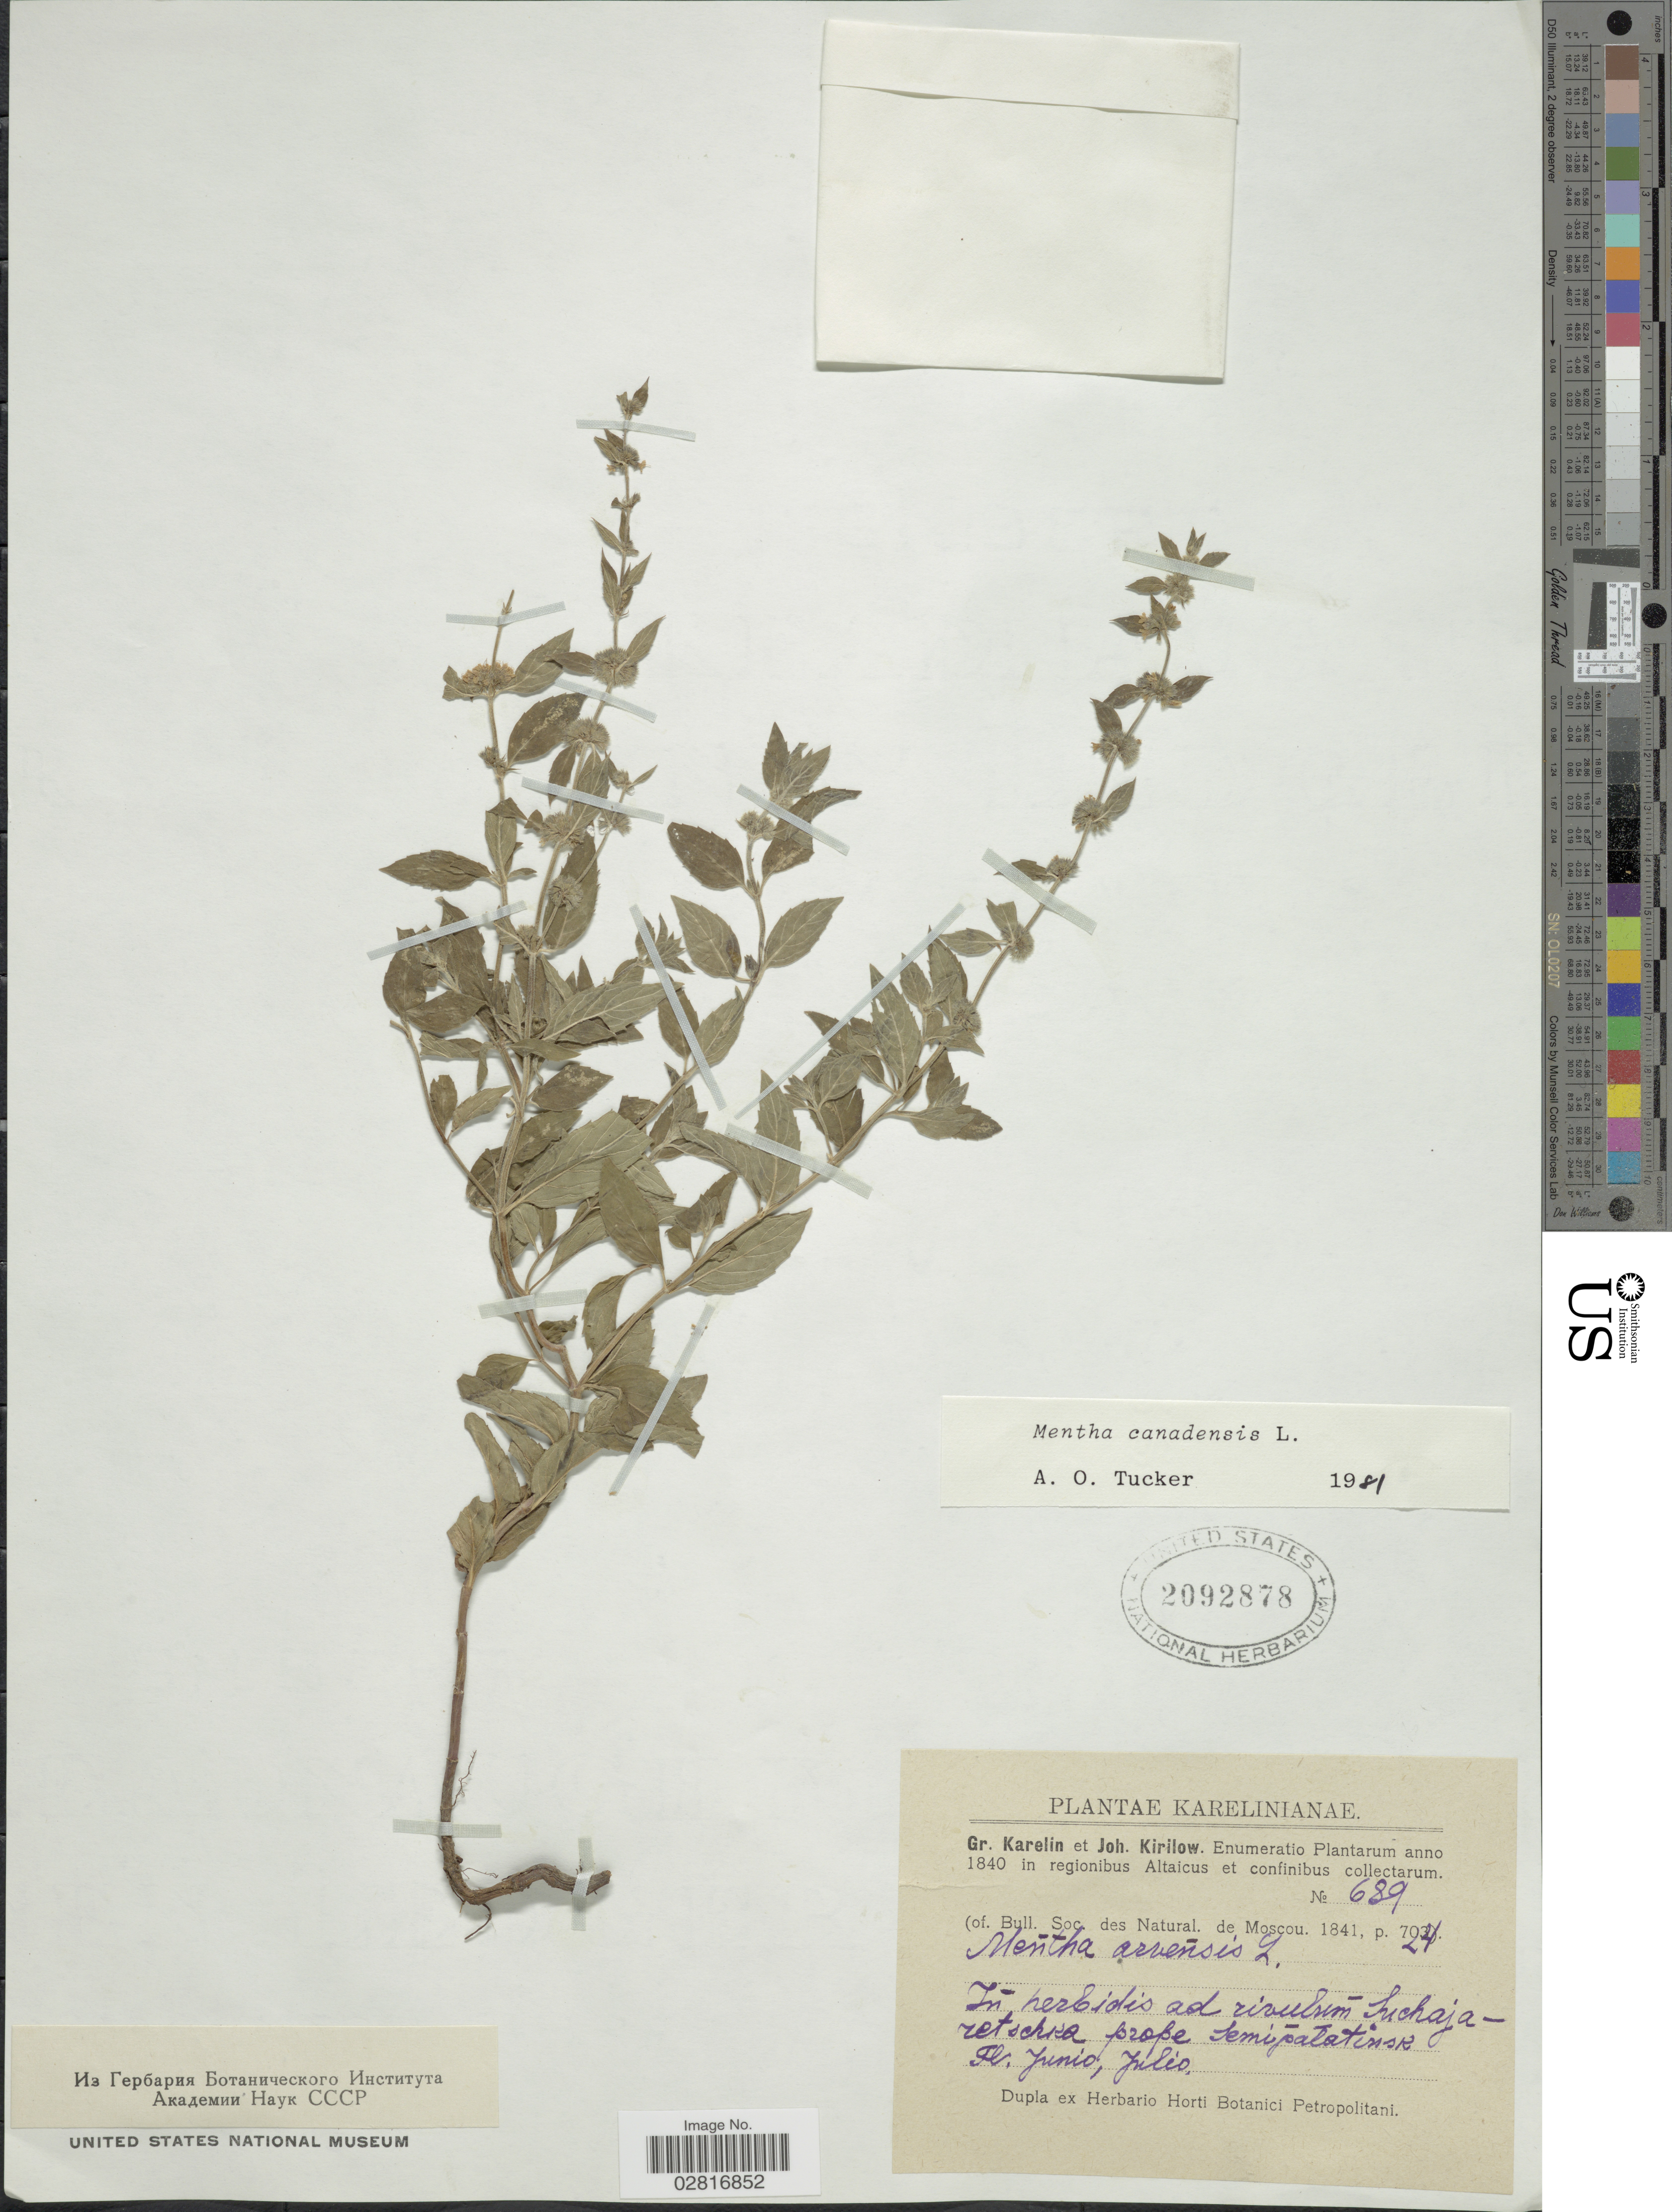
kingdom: Plantae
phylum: Tracheophyta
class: Magnoliopsida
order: Lamiales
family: Lamiaceae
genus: Mentha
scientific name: Mentha canadensis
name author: L.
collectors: G. Karelin & I. P. Kirilov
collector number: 689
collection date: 1840-06/1840-07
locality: In herbidis ad rivulum Inschajaretschka prope Temipalatinse [interpreted]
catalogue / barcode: US 2092878